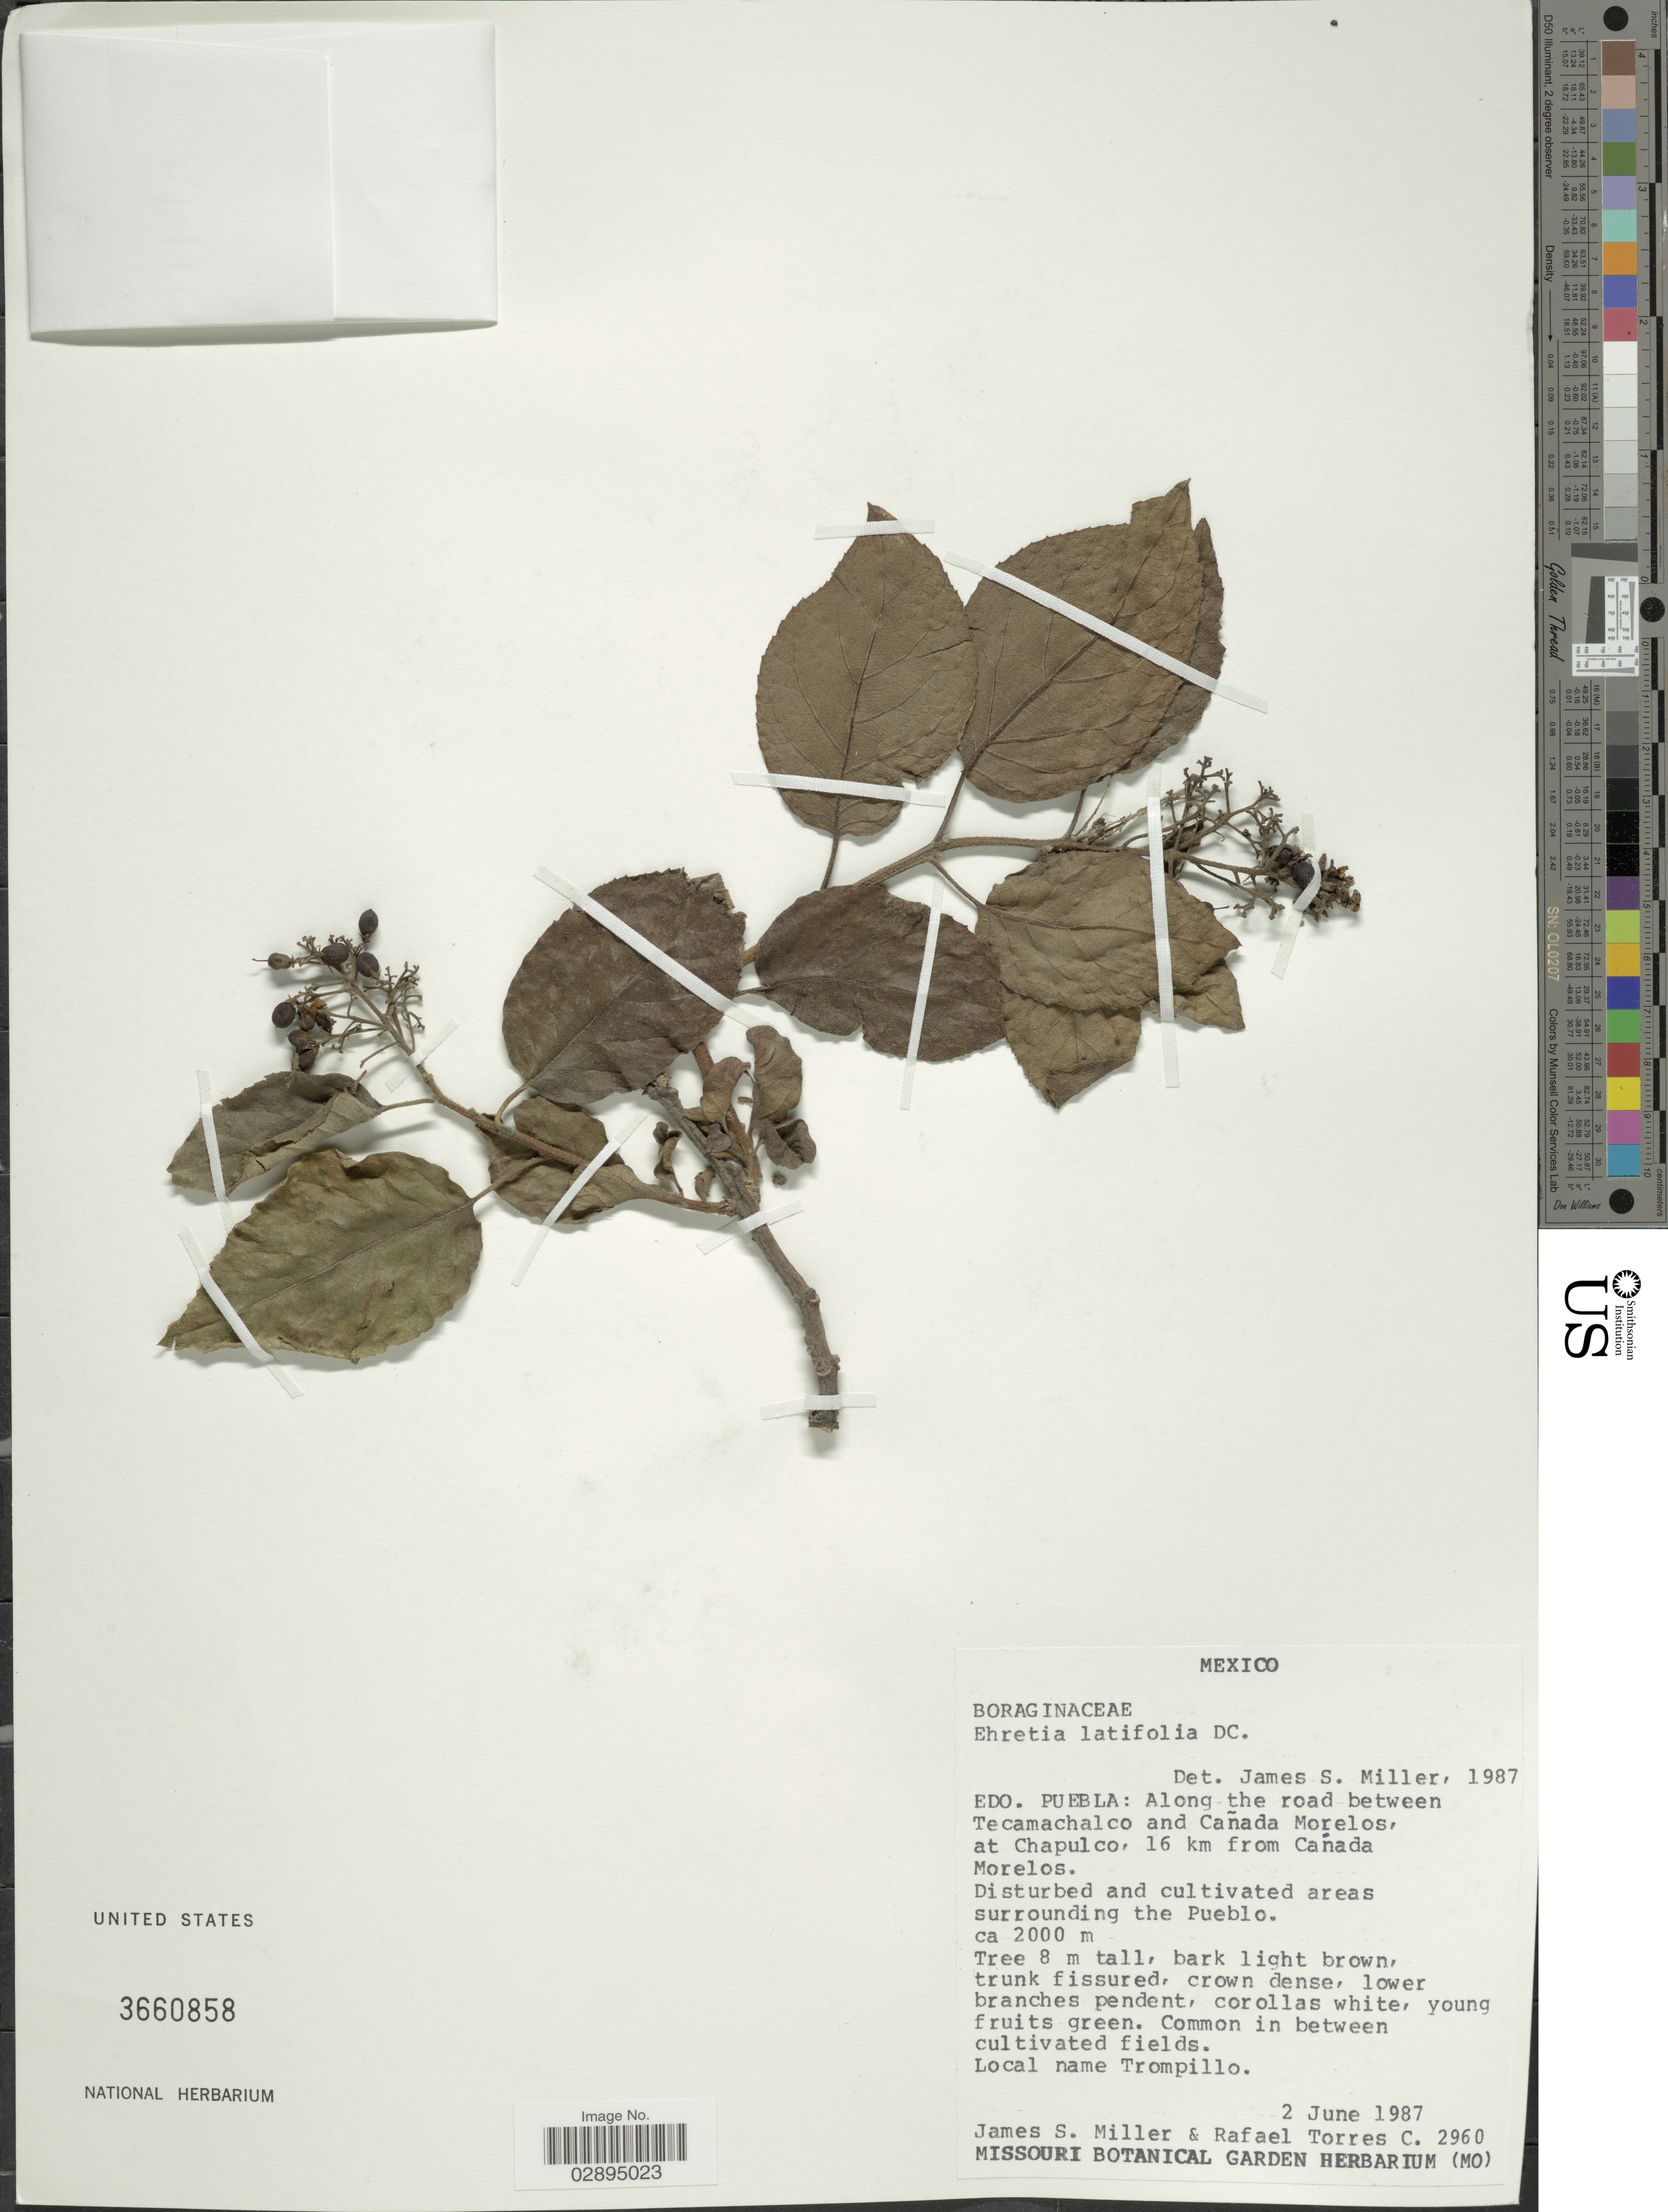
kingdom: Plantae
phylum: Tracheophyta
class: Magnoliopsida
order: Boraginales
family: Ehretiaceae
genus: Ehretia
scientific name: Ehretia latifolia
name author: DC.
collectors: J. S. Miller & R. Torres C.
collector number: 2960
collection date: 1987-06-02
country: Mexico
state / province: Puebla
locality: Edo. Puebla: Along the road between Tecamachalco and Cañada Morelos, at Chapulco, 16 km from Cañada Morelos. Disturbed and cultivated areas surrounding the Pueblo.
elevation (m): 2000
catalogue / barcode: US 3660858